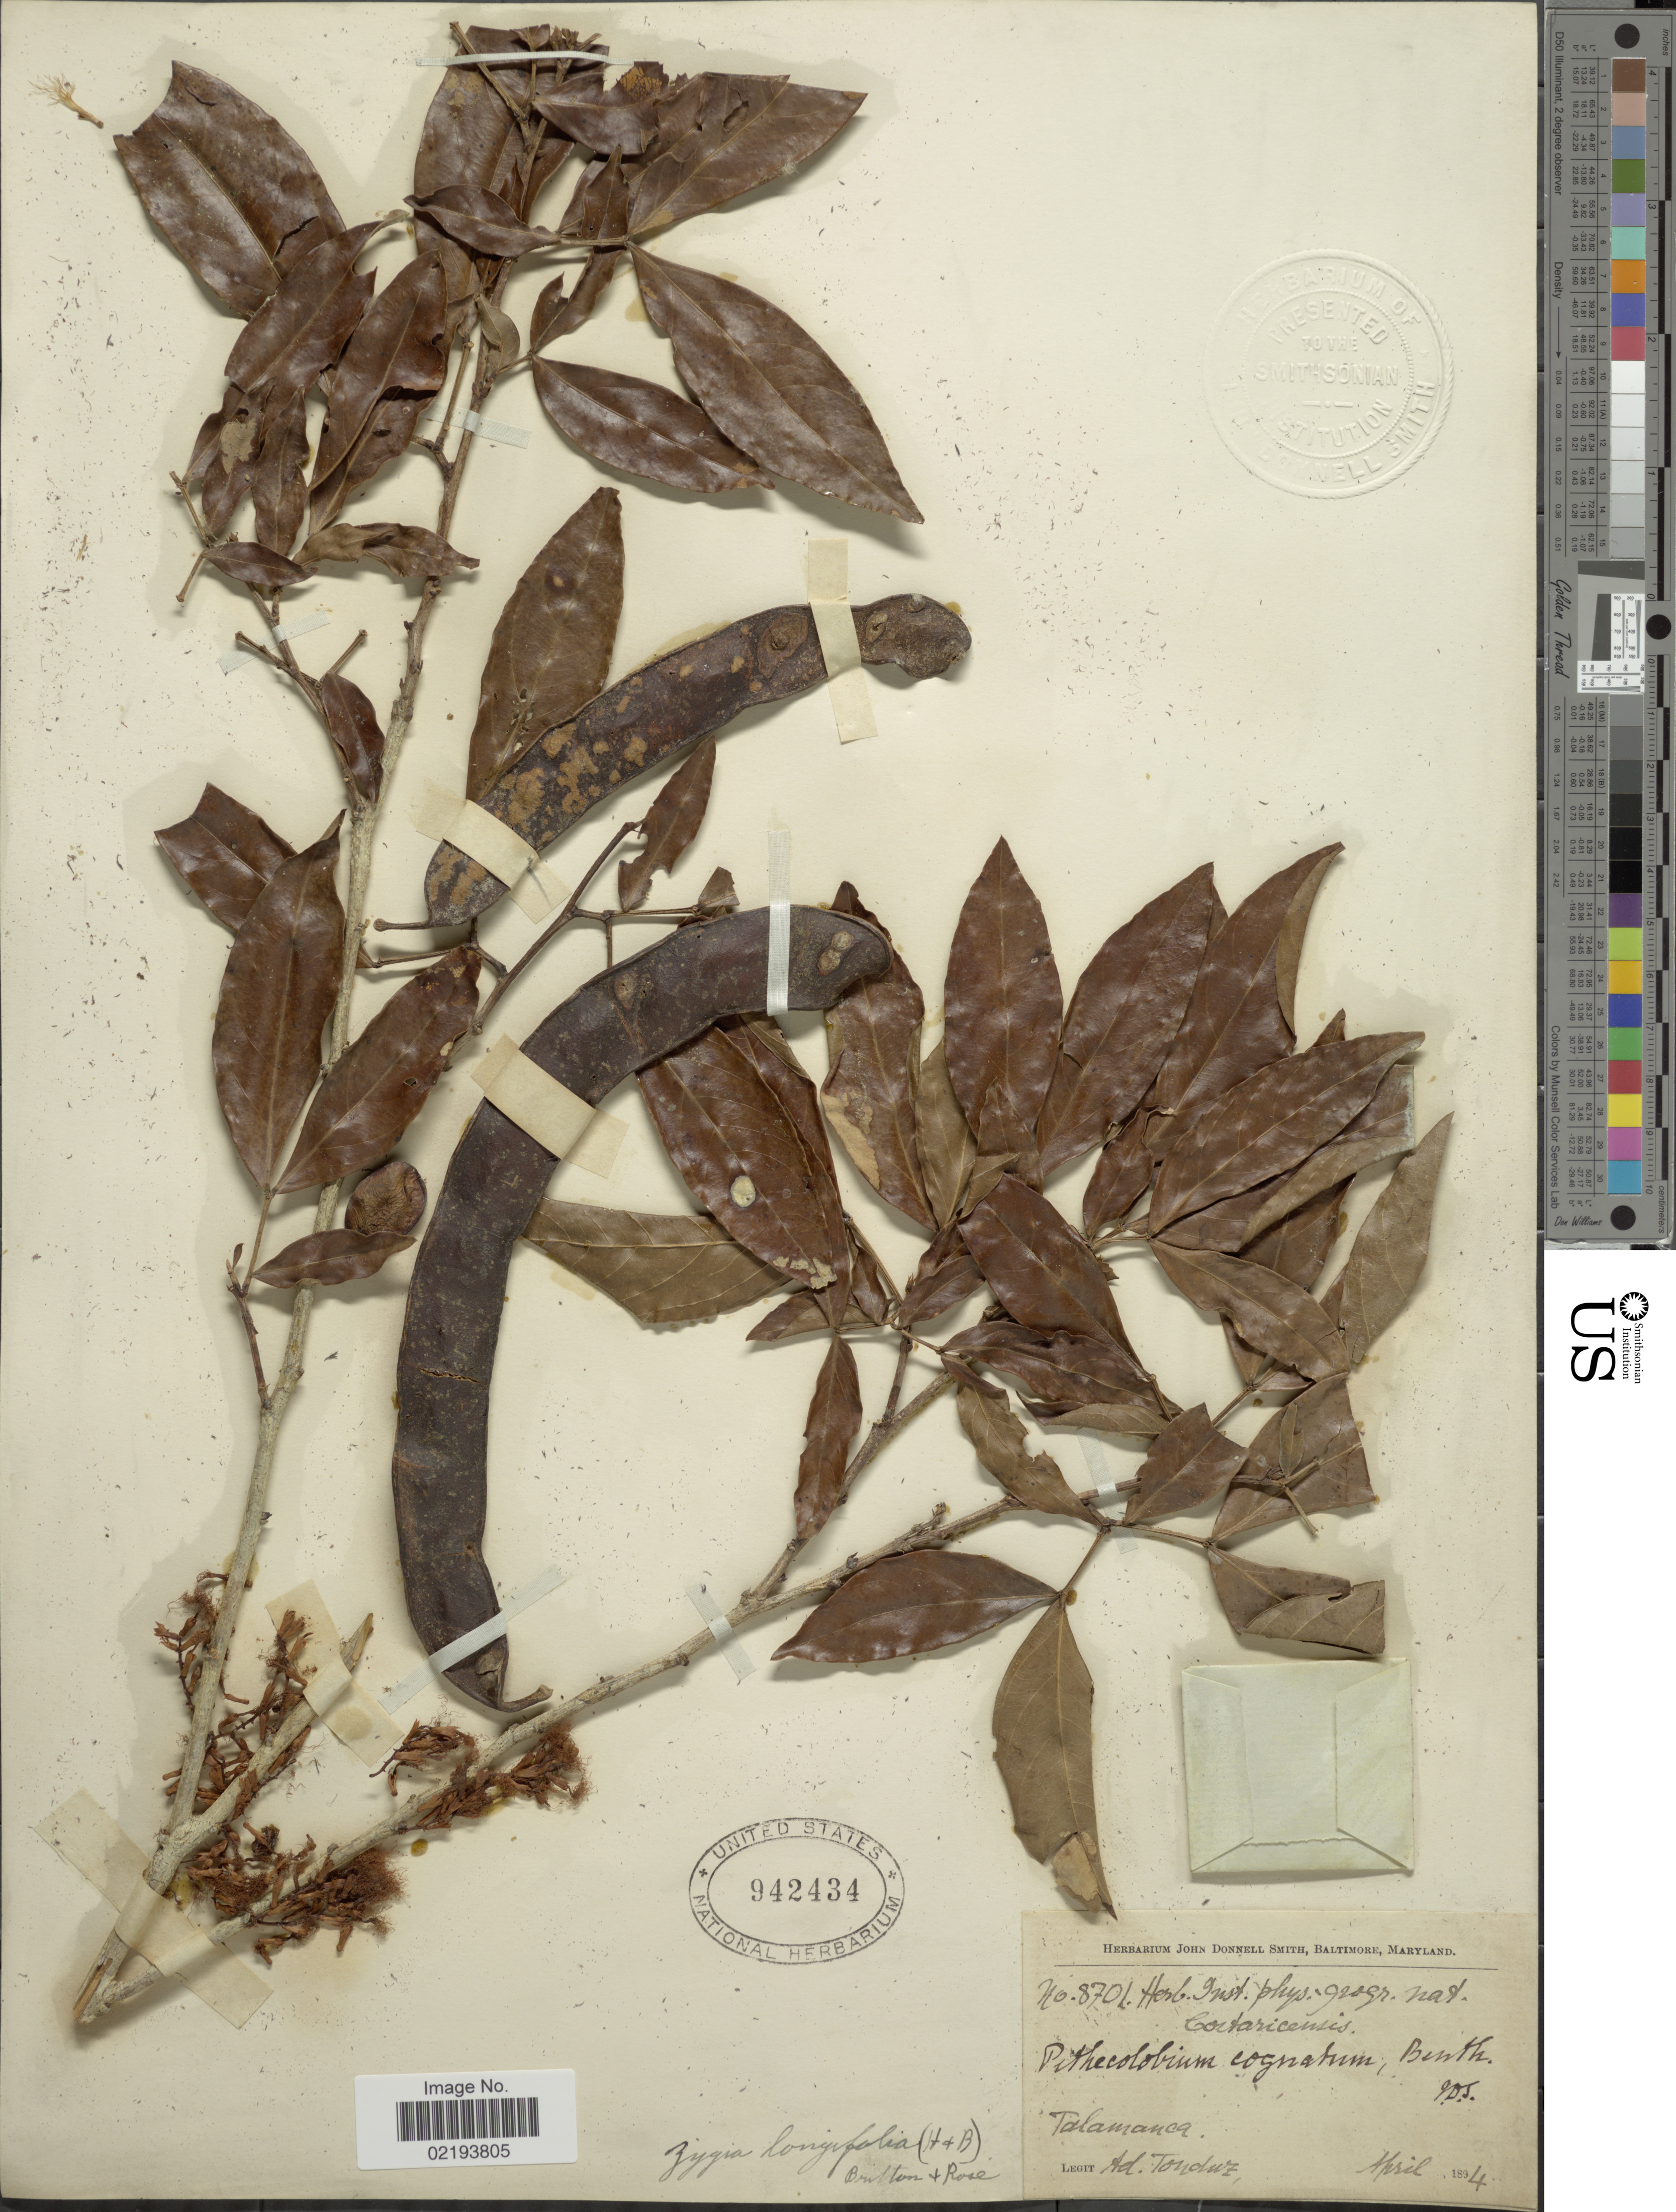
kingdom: Plantae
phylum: Tracheophyta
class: Magnoliopsida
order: Fabales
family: Fabaceae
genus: Zygia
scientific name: Zygia longifolia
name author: (Willd.) Britton & Rose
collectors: A. Tonduz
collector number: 8701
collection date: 1894-04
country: Costa Rica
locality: Talamanca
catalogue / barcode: US 942434